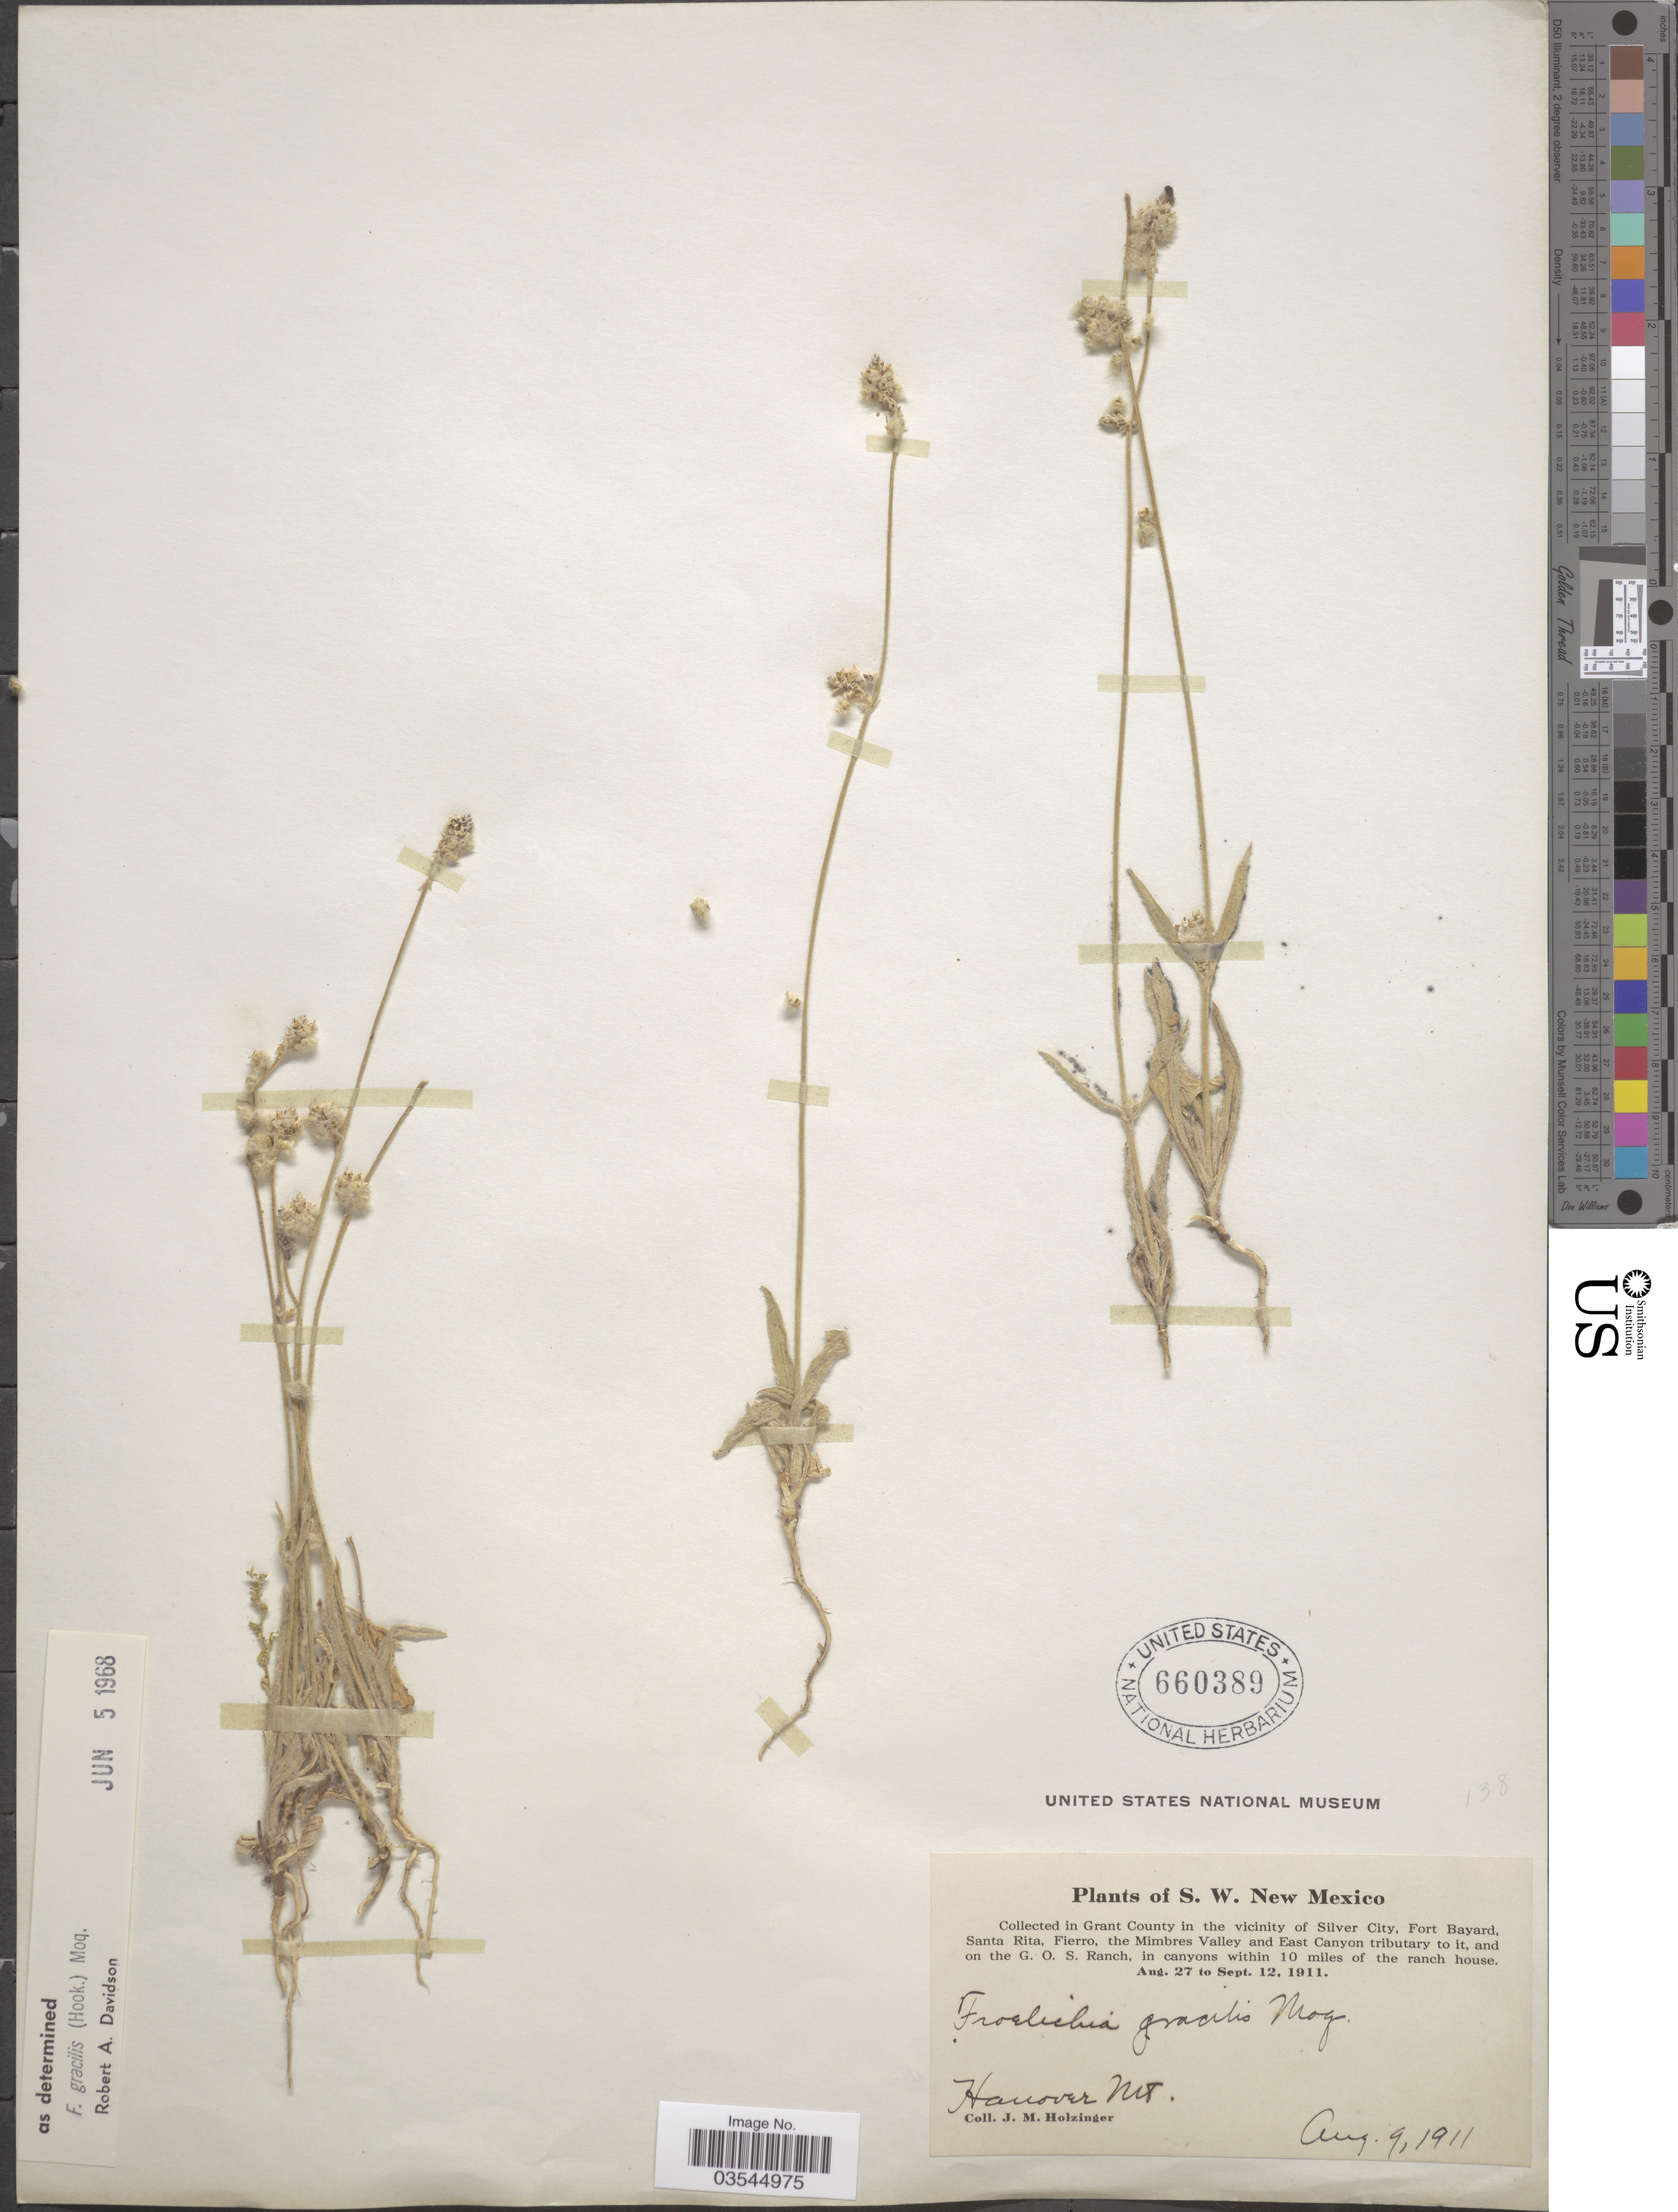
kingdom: Plantae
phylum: Tracheophyta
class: Magnoliopsida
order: Caryophyllales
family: Amaranthaceae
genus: Froelichia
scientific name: Froelichia gracilis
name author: (Hook.) Moq.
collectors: J. M. Holzinger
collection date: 1911-08-09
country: United States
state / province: New Mexico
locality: S.W. New Mexico. In Grant County in the vicinity of Silver City, Fort Bayard, Santa Rita, Fierro, the Mimbres Valley and East Canyon tributary to it, and on the G.O.S. Ranch, in canyons within 10 miles of the ranch house. Hanover Mt.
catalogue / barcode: US 660389